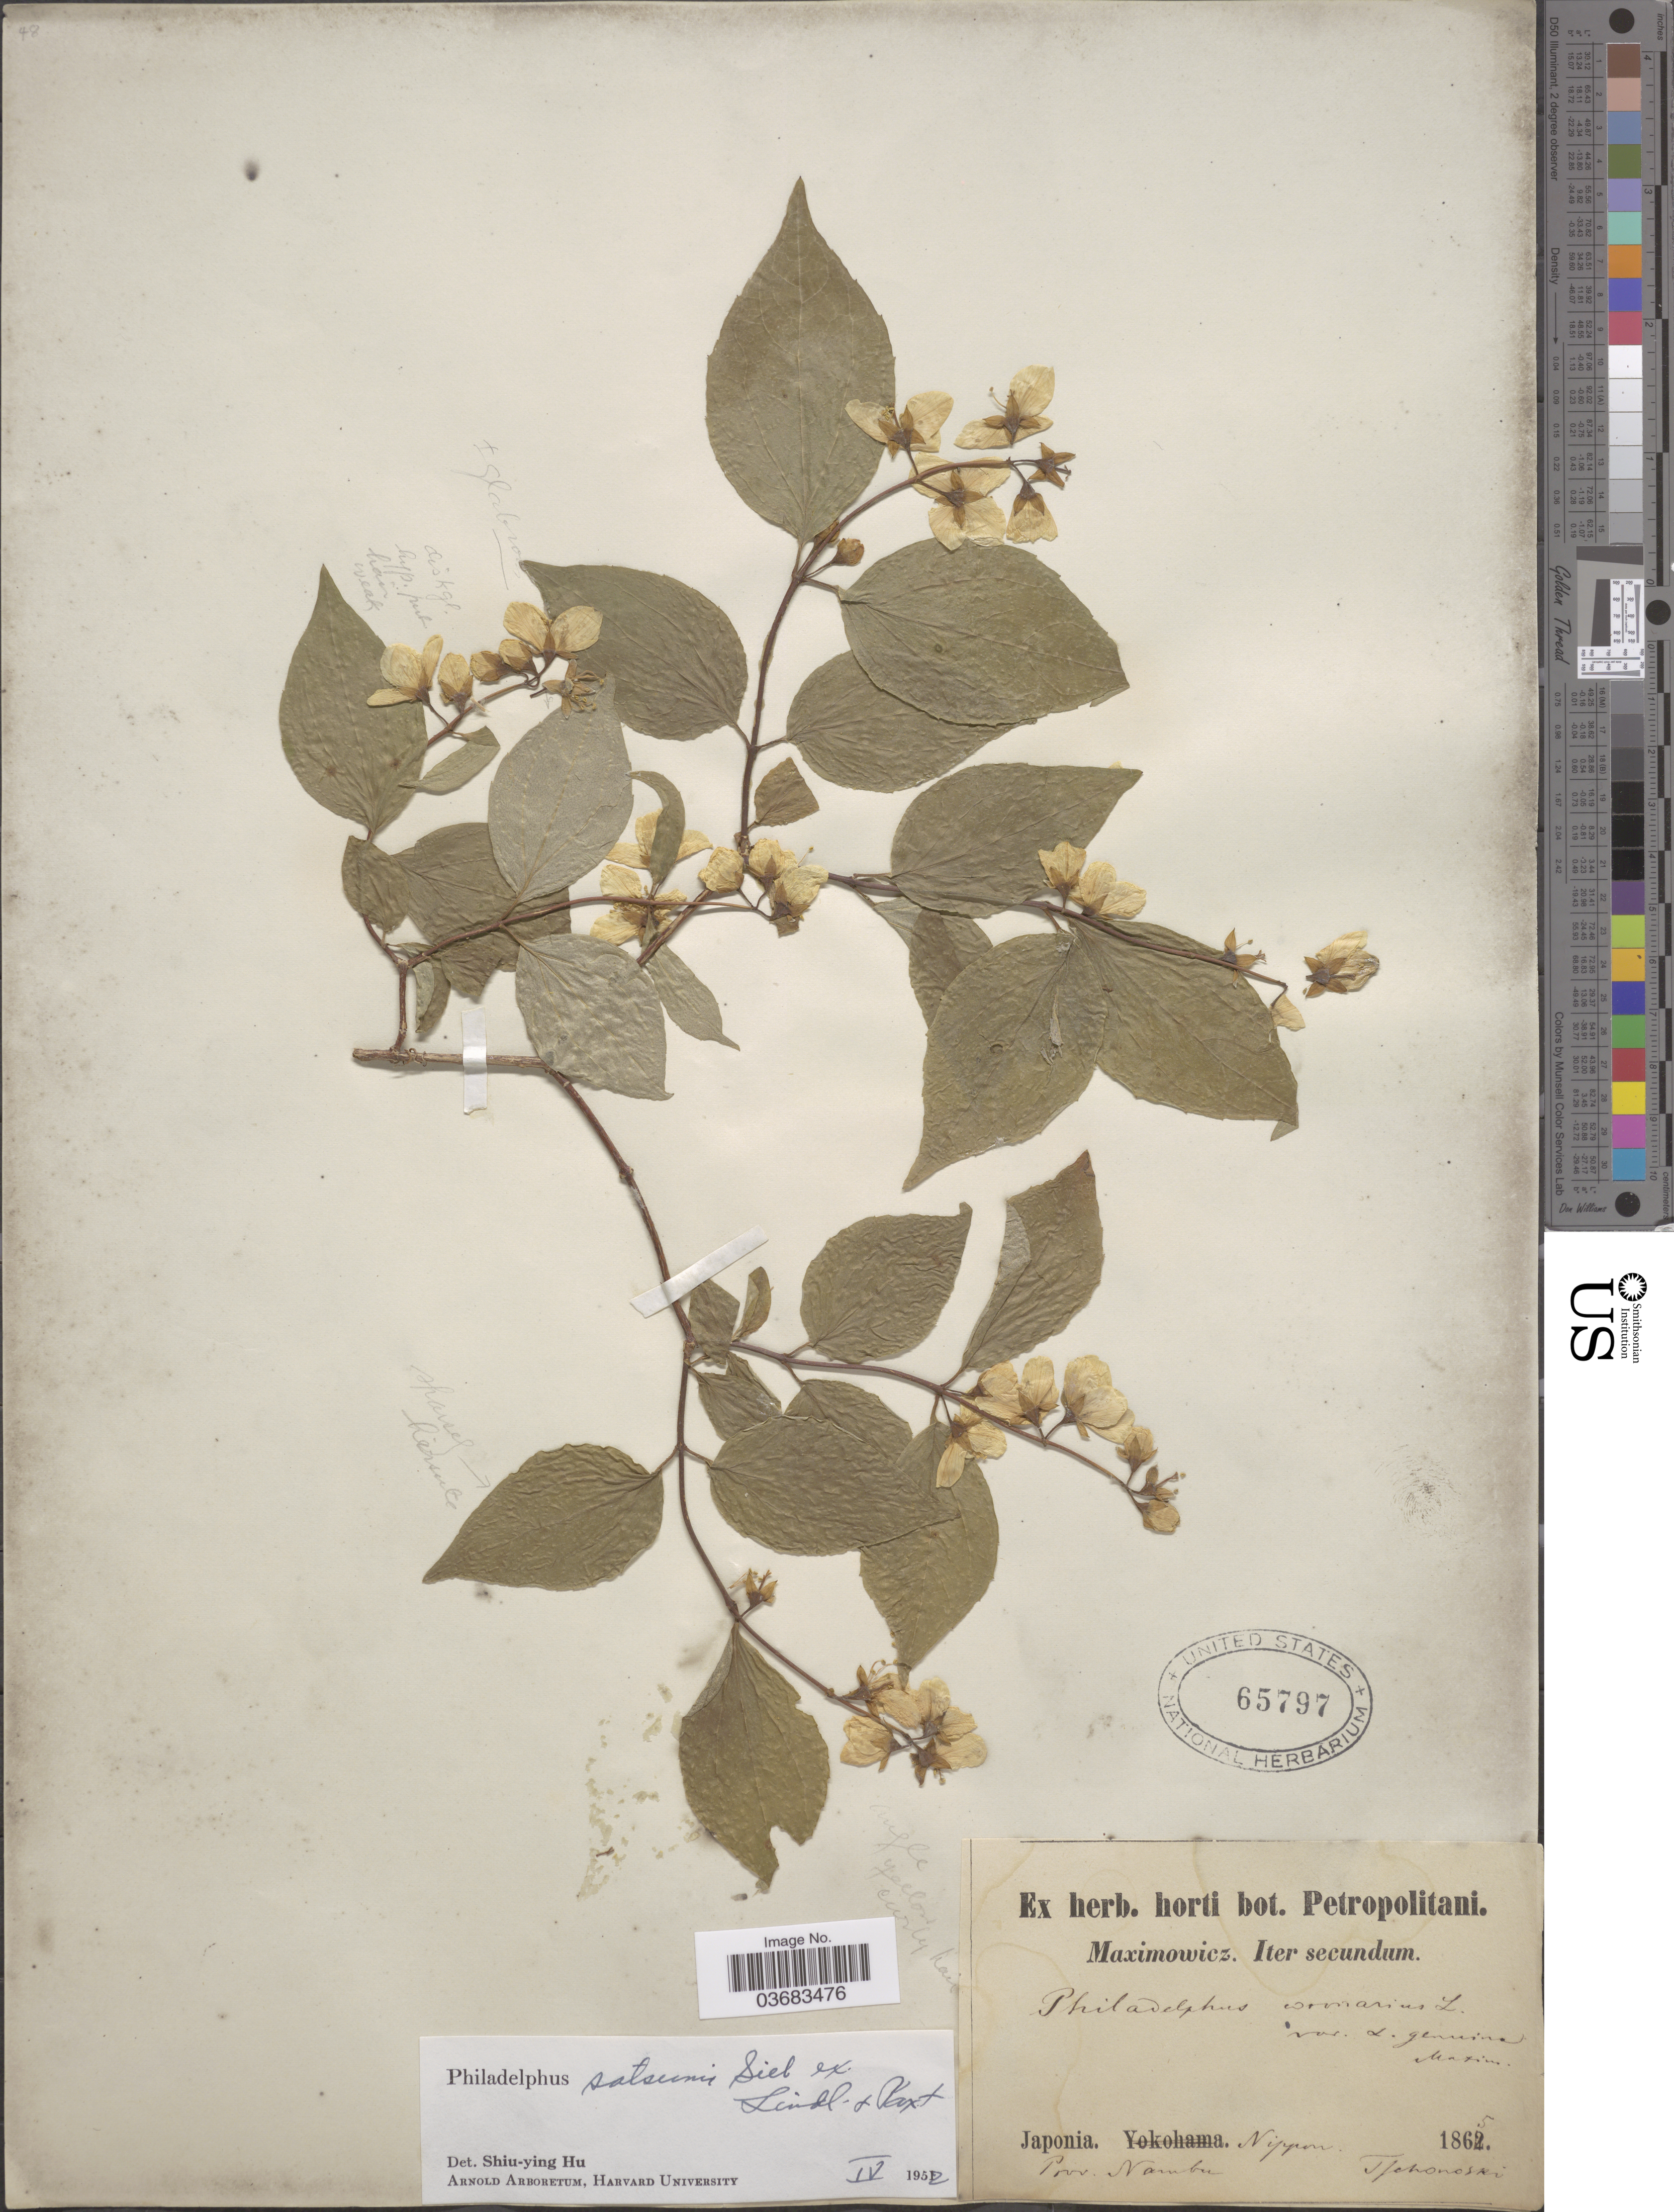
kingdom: Plantae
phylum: Tracheophyta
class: Magnoliopsida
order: Cornales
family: Hydrangeaceae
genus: Philadelphus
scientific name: Philadelphus satsumi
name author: Siebold ex Lindl. & Paxton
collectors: -. Tschonoski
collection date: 1865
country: Japan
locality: Iter secundum. Nippon. Prov. Nambu.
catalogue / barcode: US 65797